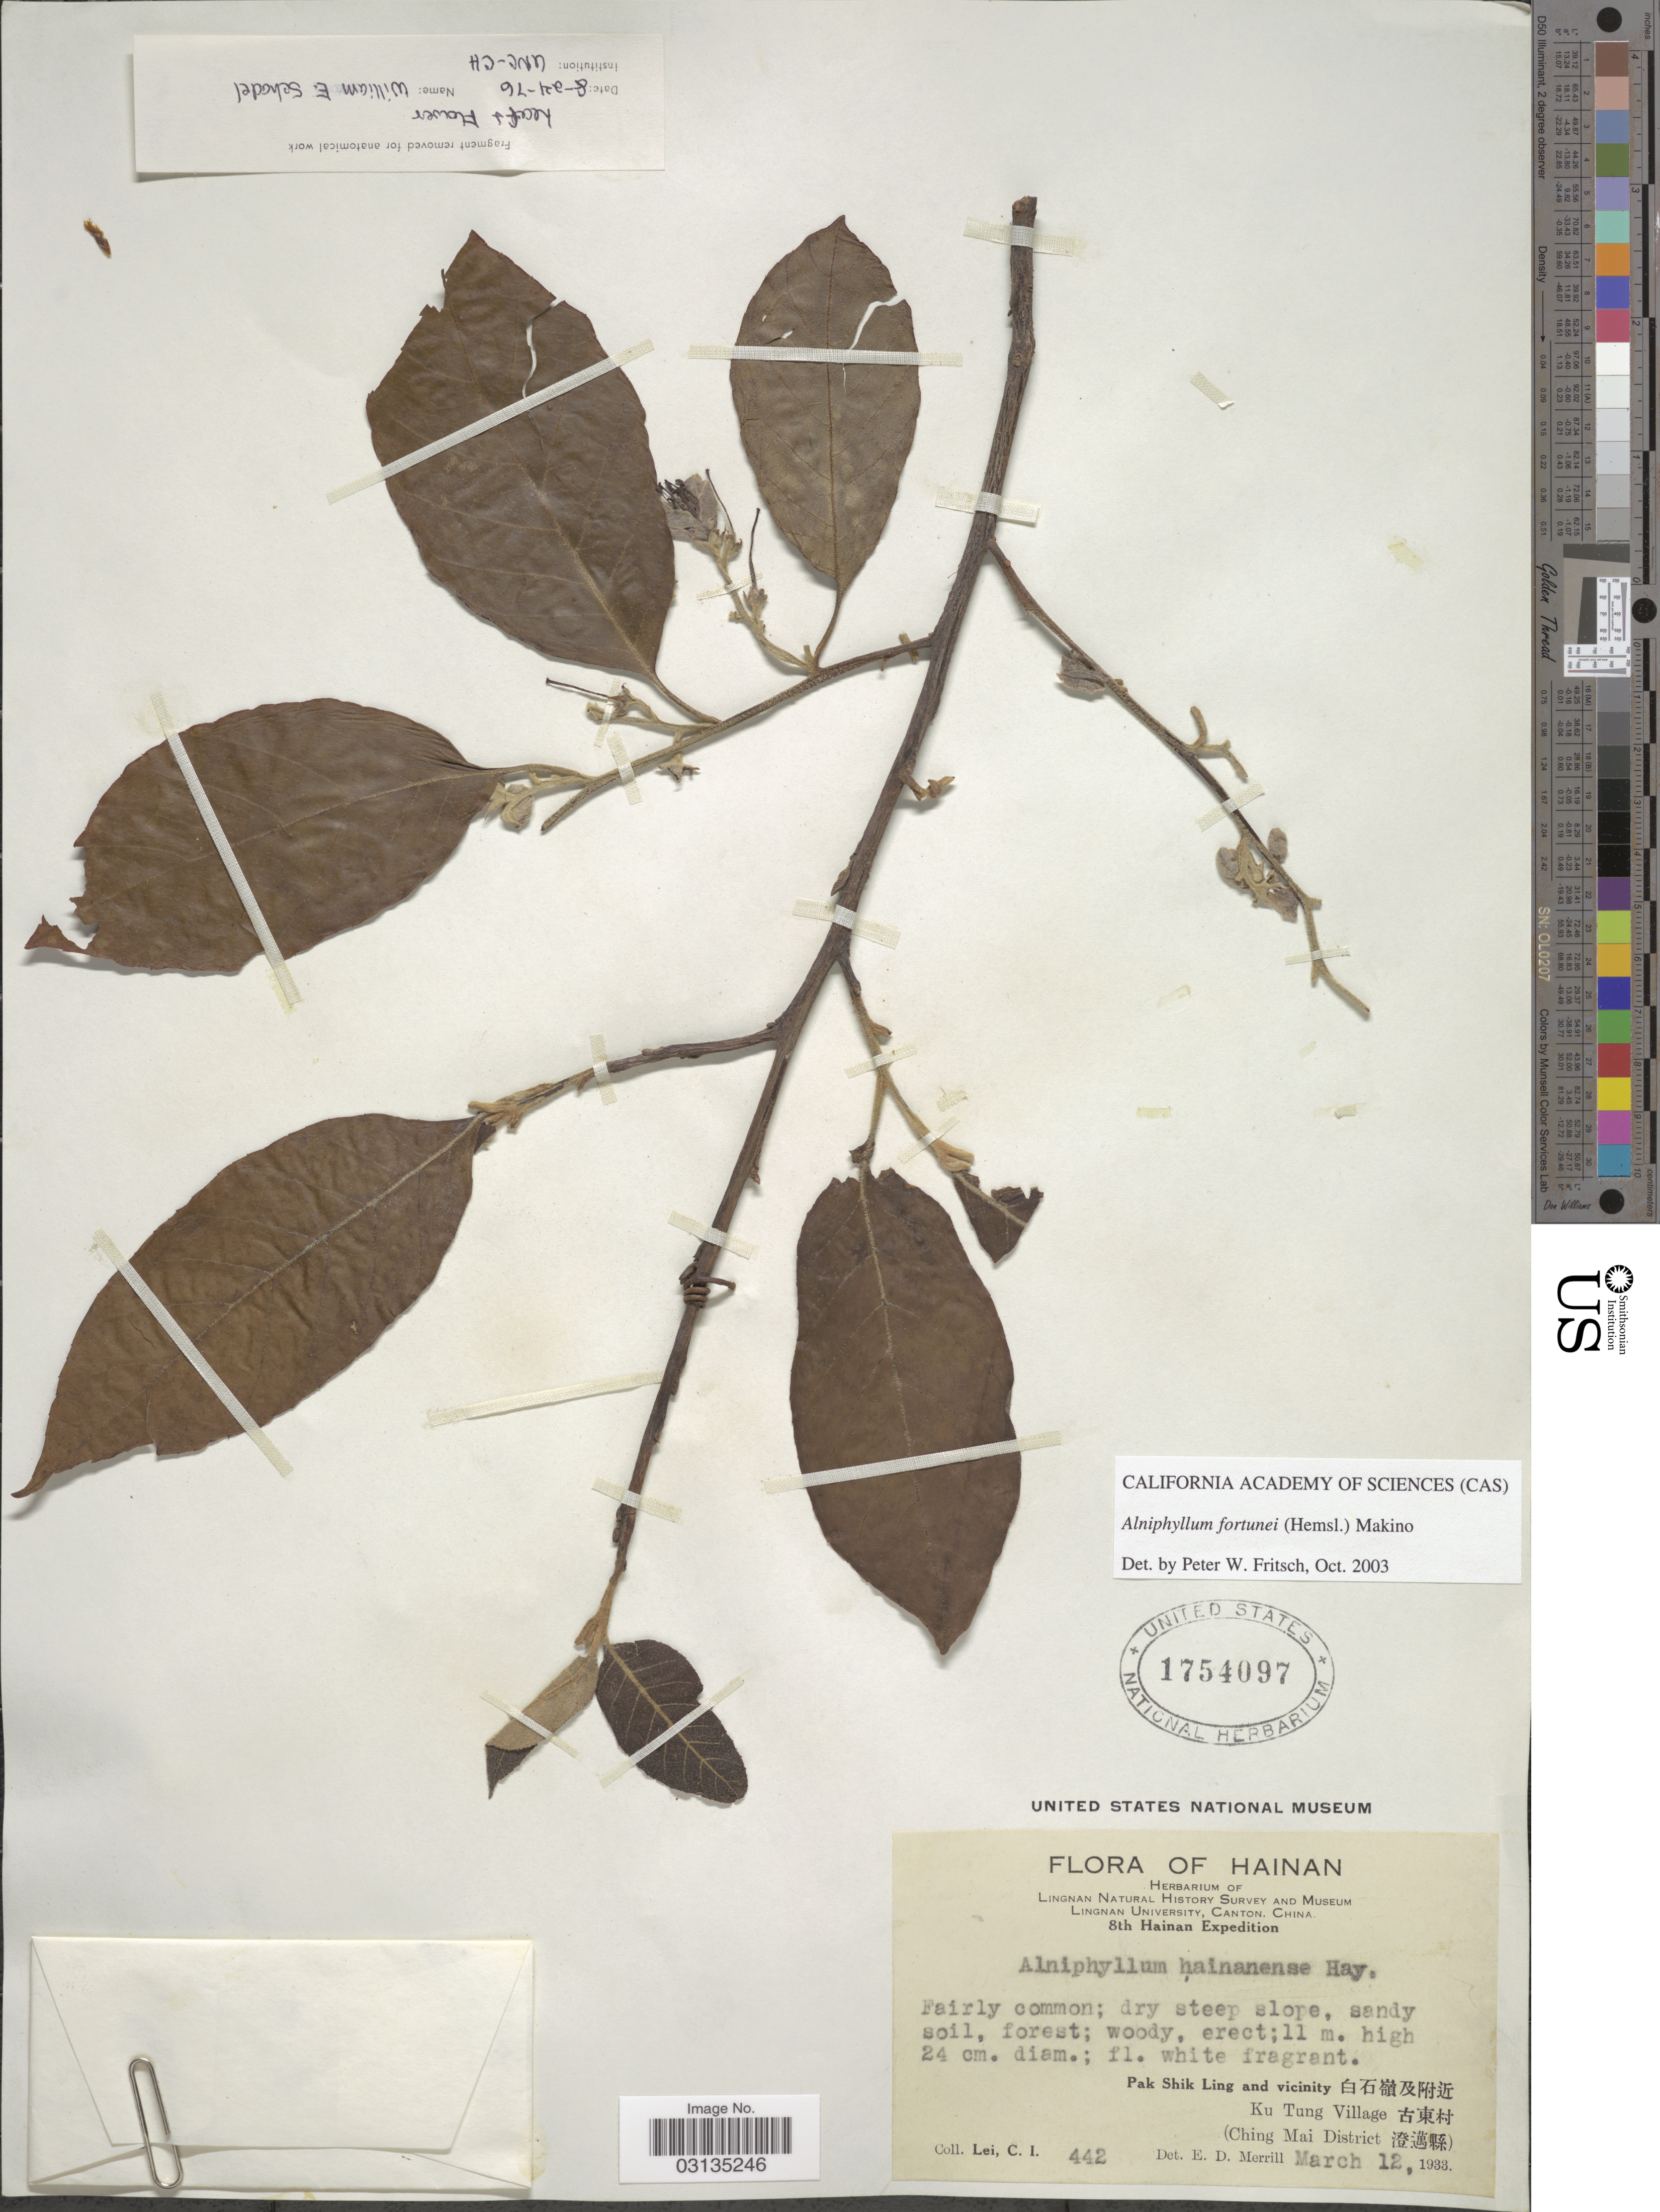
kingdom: Plantae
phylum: Tracheophyta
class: Magnoliopsida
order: Ericales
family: Styracaceae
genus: Alniphyllum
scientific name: Alniphyllum fortunei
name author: (Hemsl.) Makino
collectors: C. I. Lei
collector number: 442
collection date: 1933-03-12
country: China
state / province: Hainan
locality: Pak Shik Ling and vicinity, Ku Tung Village (Ching Mai District).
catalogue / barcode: US 1754097